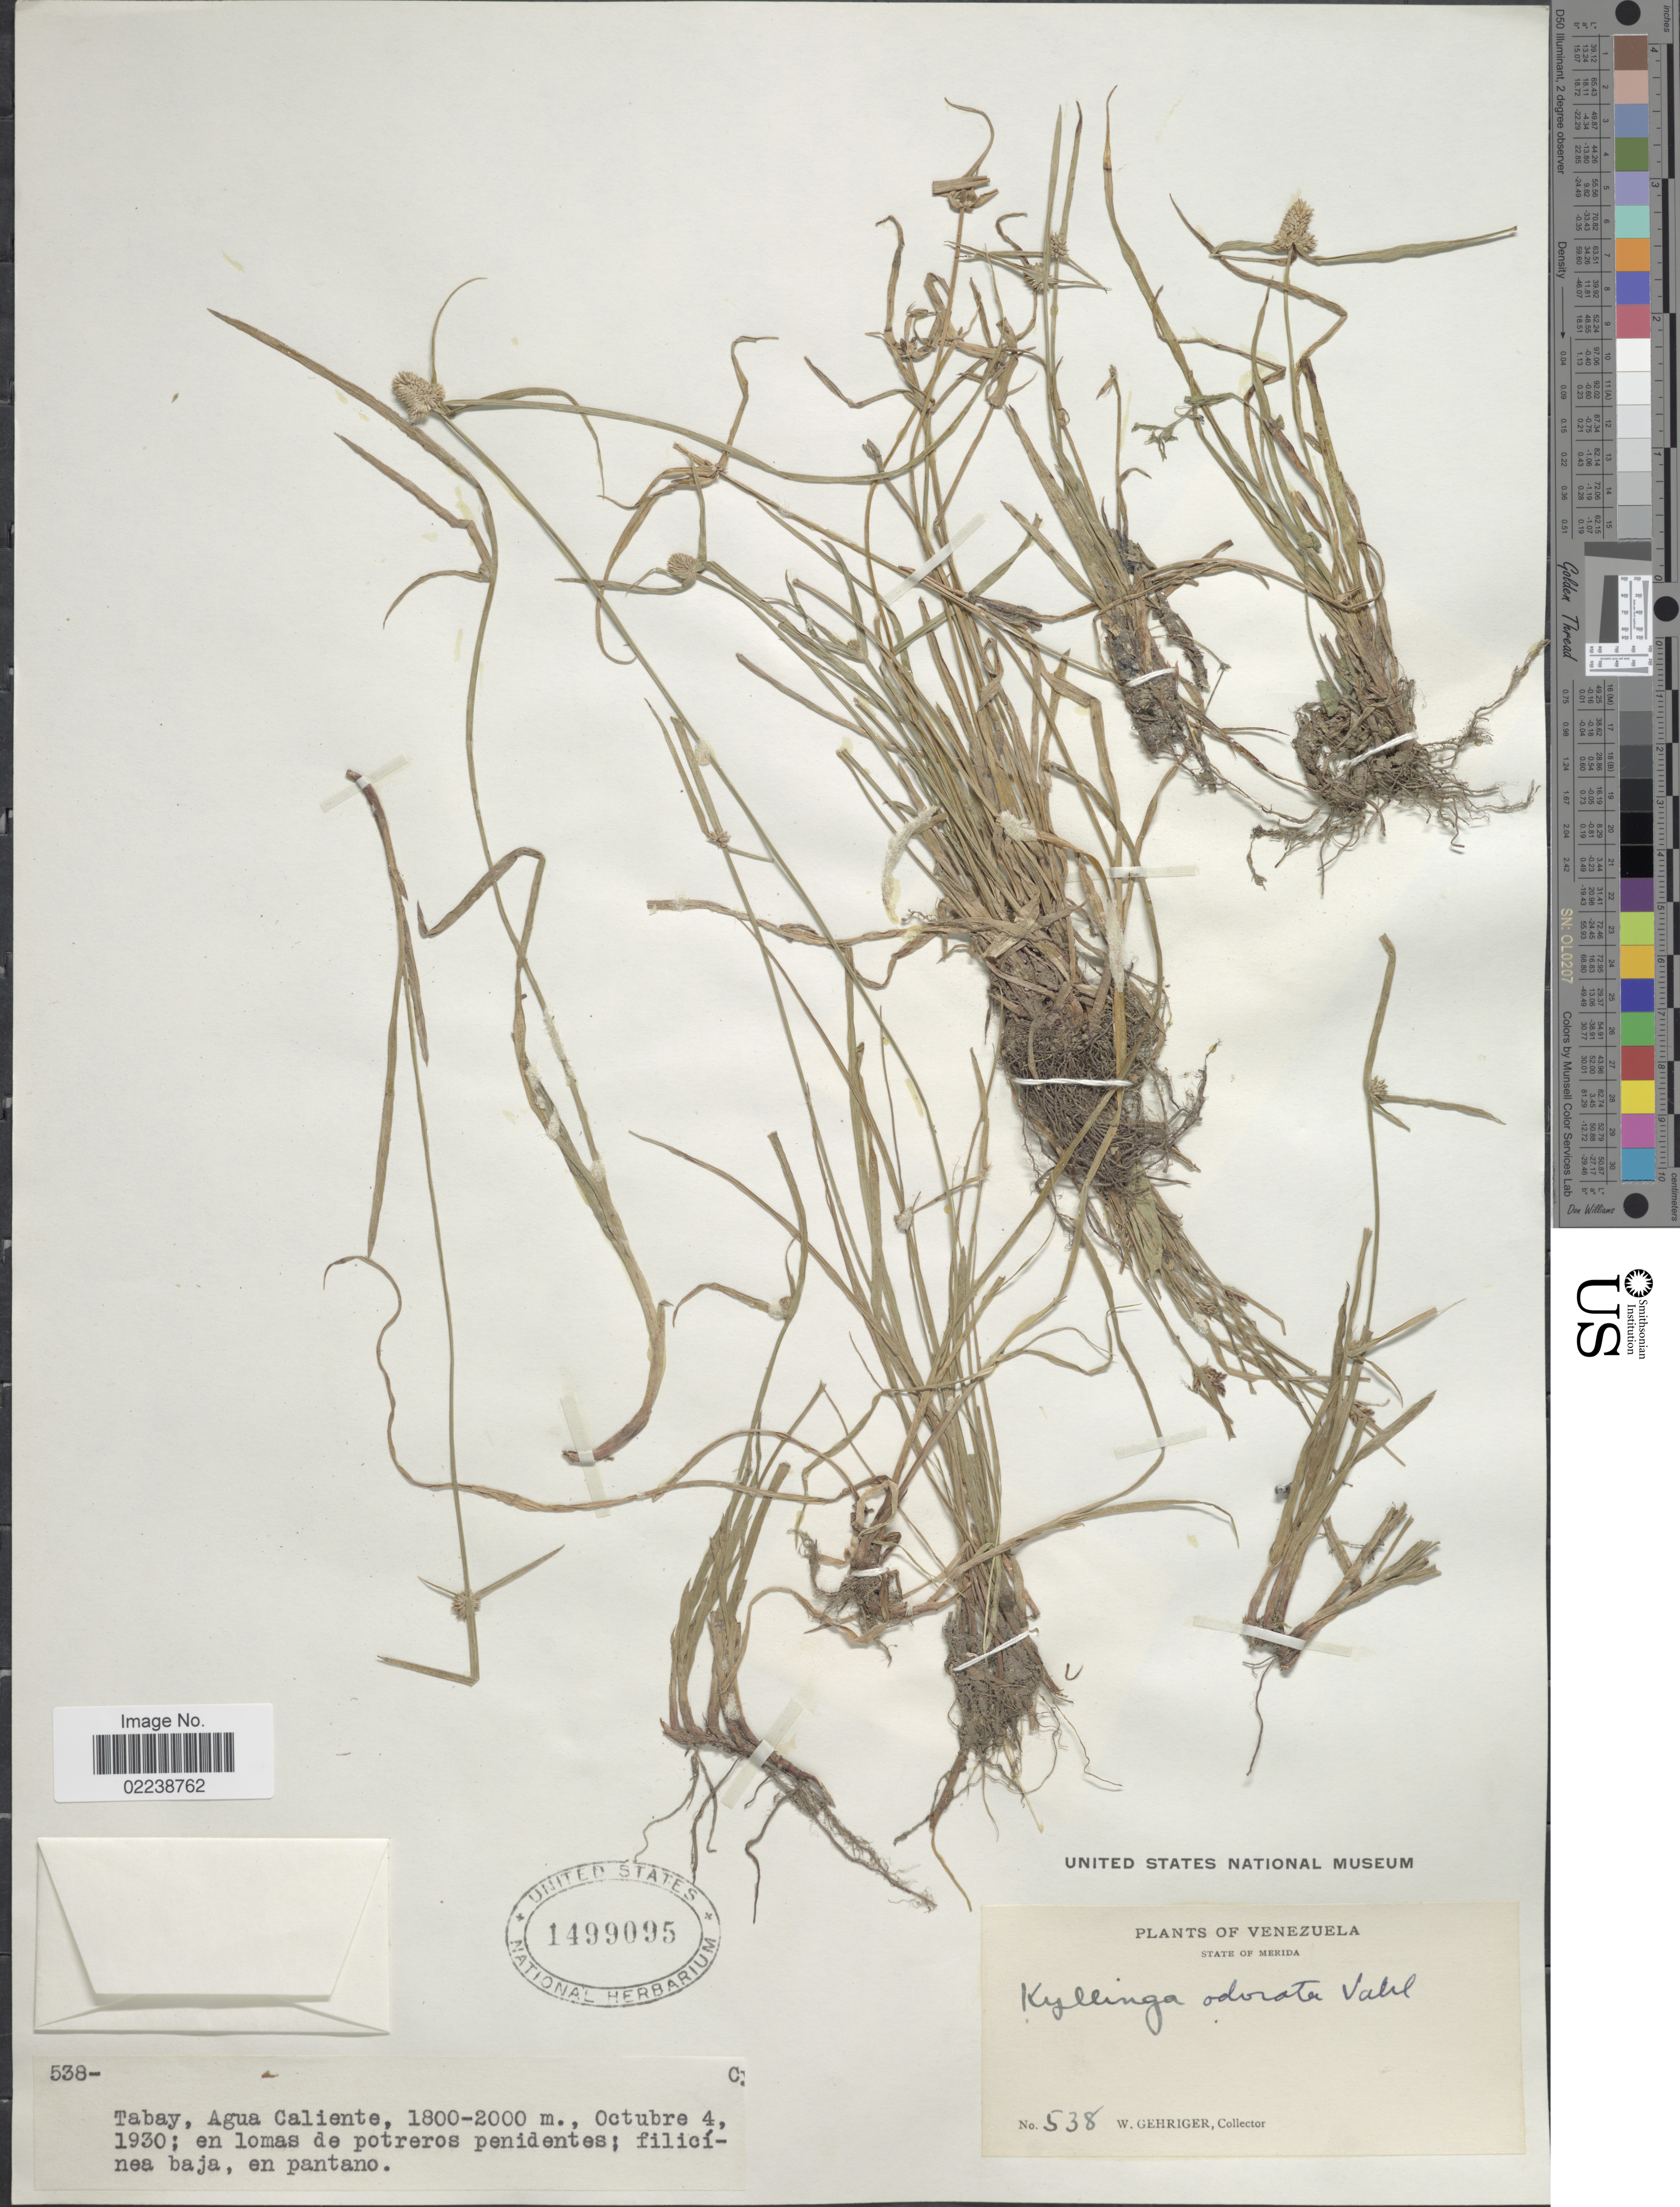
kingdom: Plantae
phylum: Tracheophyta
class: Liliopsida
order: Poales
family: Cyperaceae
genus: Cyperus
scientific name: Cyperus sesquiflorus subsp. sesquiflorus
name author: (Torr.) Mattf. & Kük.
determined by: Strong, Mark T., (BOT), Smithsonian Institution - National Museum of Natural History (UNITED STATES)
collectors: W. Gehriger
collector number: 538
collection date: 1930-10-01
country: Venezuela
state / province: Mérida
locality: Tabay, Agua Caliente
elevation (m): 1800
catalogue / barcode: US 1499095